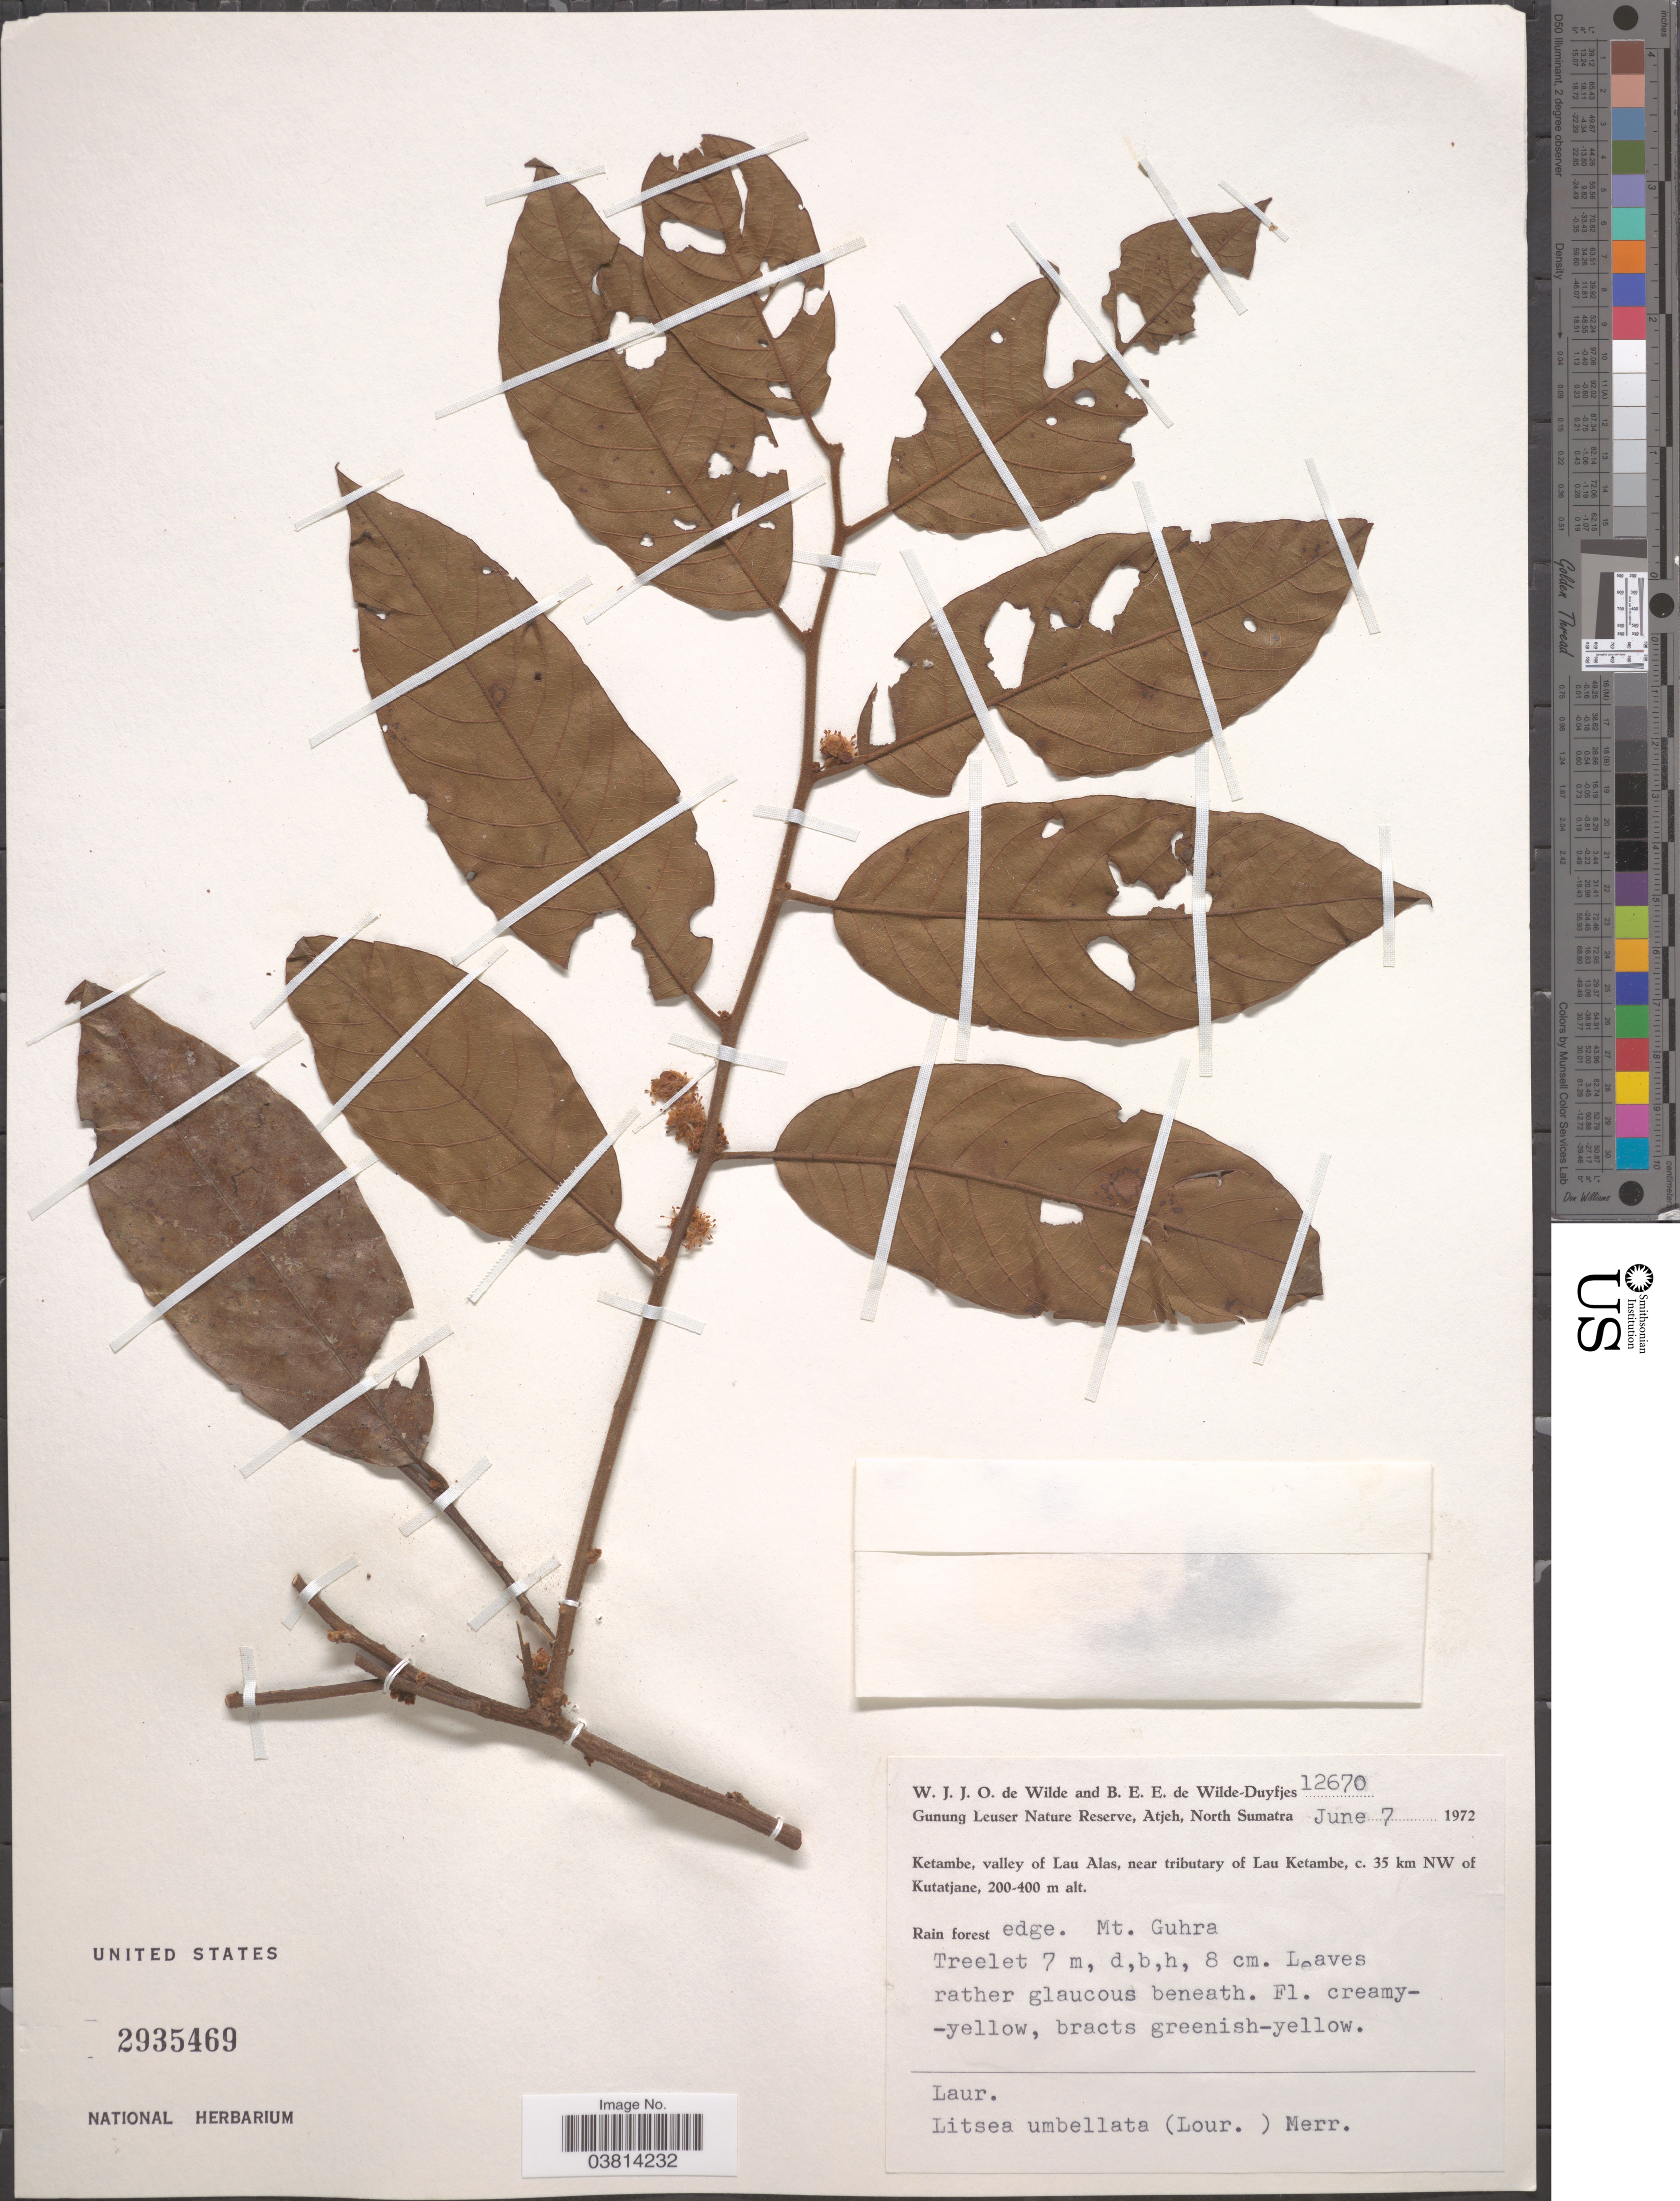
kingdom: Plantae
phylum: Tracheophyta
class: Magnoliopsida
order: Laurales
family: Lauraceae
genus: Litsea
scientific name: Litsea amara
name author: Blume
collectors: W. J. de Wilde & B. E. de Wilde-Duyfjes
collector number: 12670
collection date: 1972-06-07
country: Indonesia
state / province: Sumatra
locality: Gunung Leuser Nature Reserve, Atjeh, North Sumatra. Ketambe, valley of Lau Alas, near tributary of Lau Ketambe, c. 35 km NW of Kutatjane. Edge. Mt. Guhra.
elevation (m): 200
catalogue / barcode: US 2935469